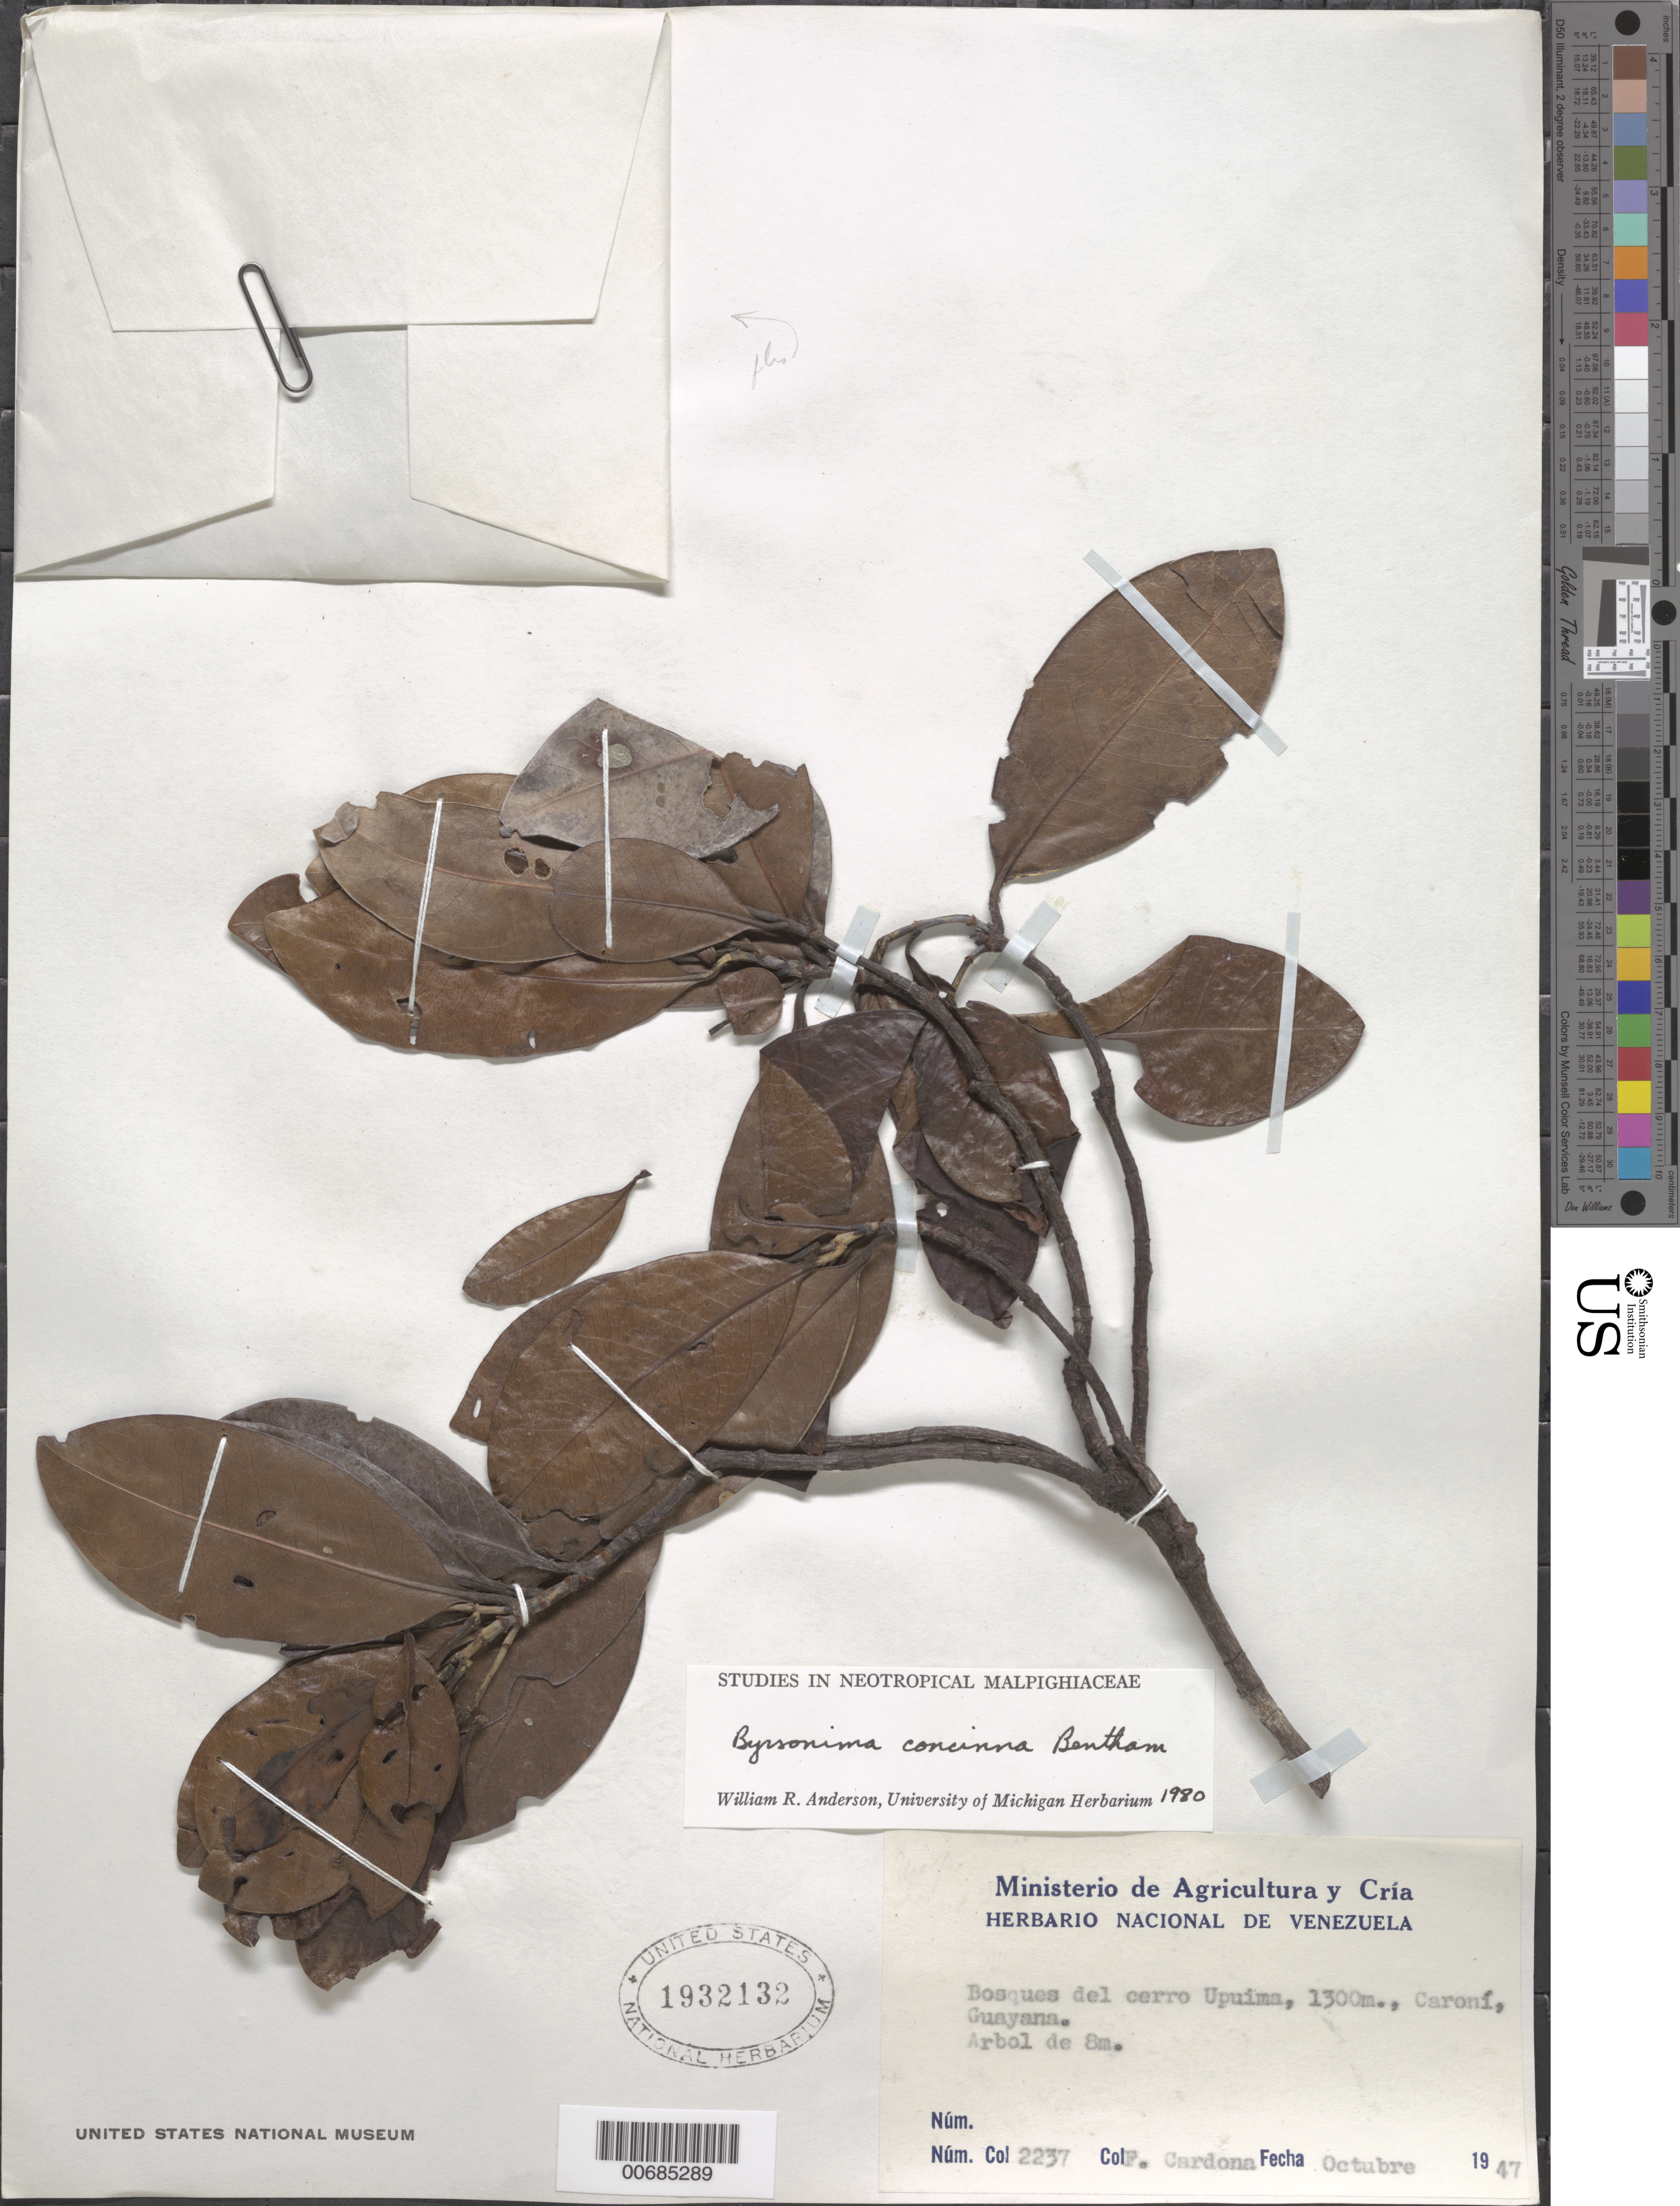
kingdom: Plantae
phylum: Tracheophyta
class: Magnoliopsida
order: Malpighiales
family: Malpighiaceae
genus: Byrsonima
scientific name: Byrsonima concinna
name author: Benth.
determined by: Anderson, W. R., (MICH), University of Michigan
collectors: F. Cardona Puig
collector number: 2237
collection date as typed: Oct-47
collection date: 1947-10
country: Venezuela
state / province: Bolívar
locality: Cerro Upuima, Río Caroní, Guayana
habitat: Forest on hill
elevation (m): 1300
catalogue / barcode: US 1932132